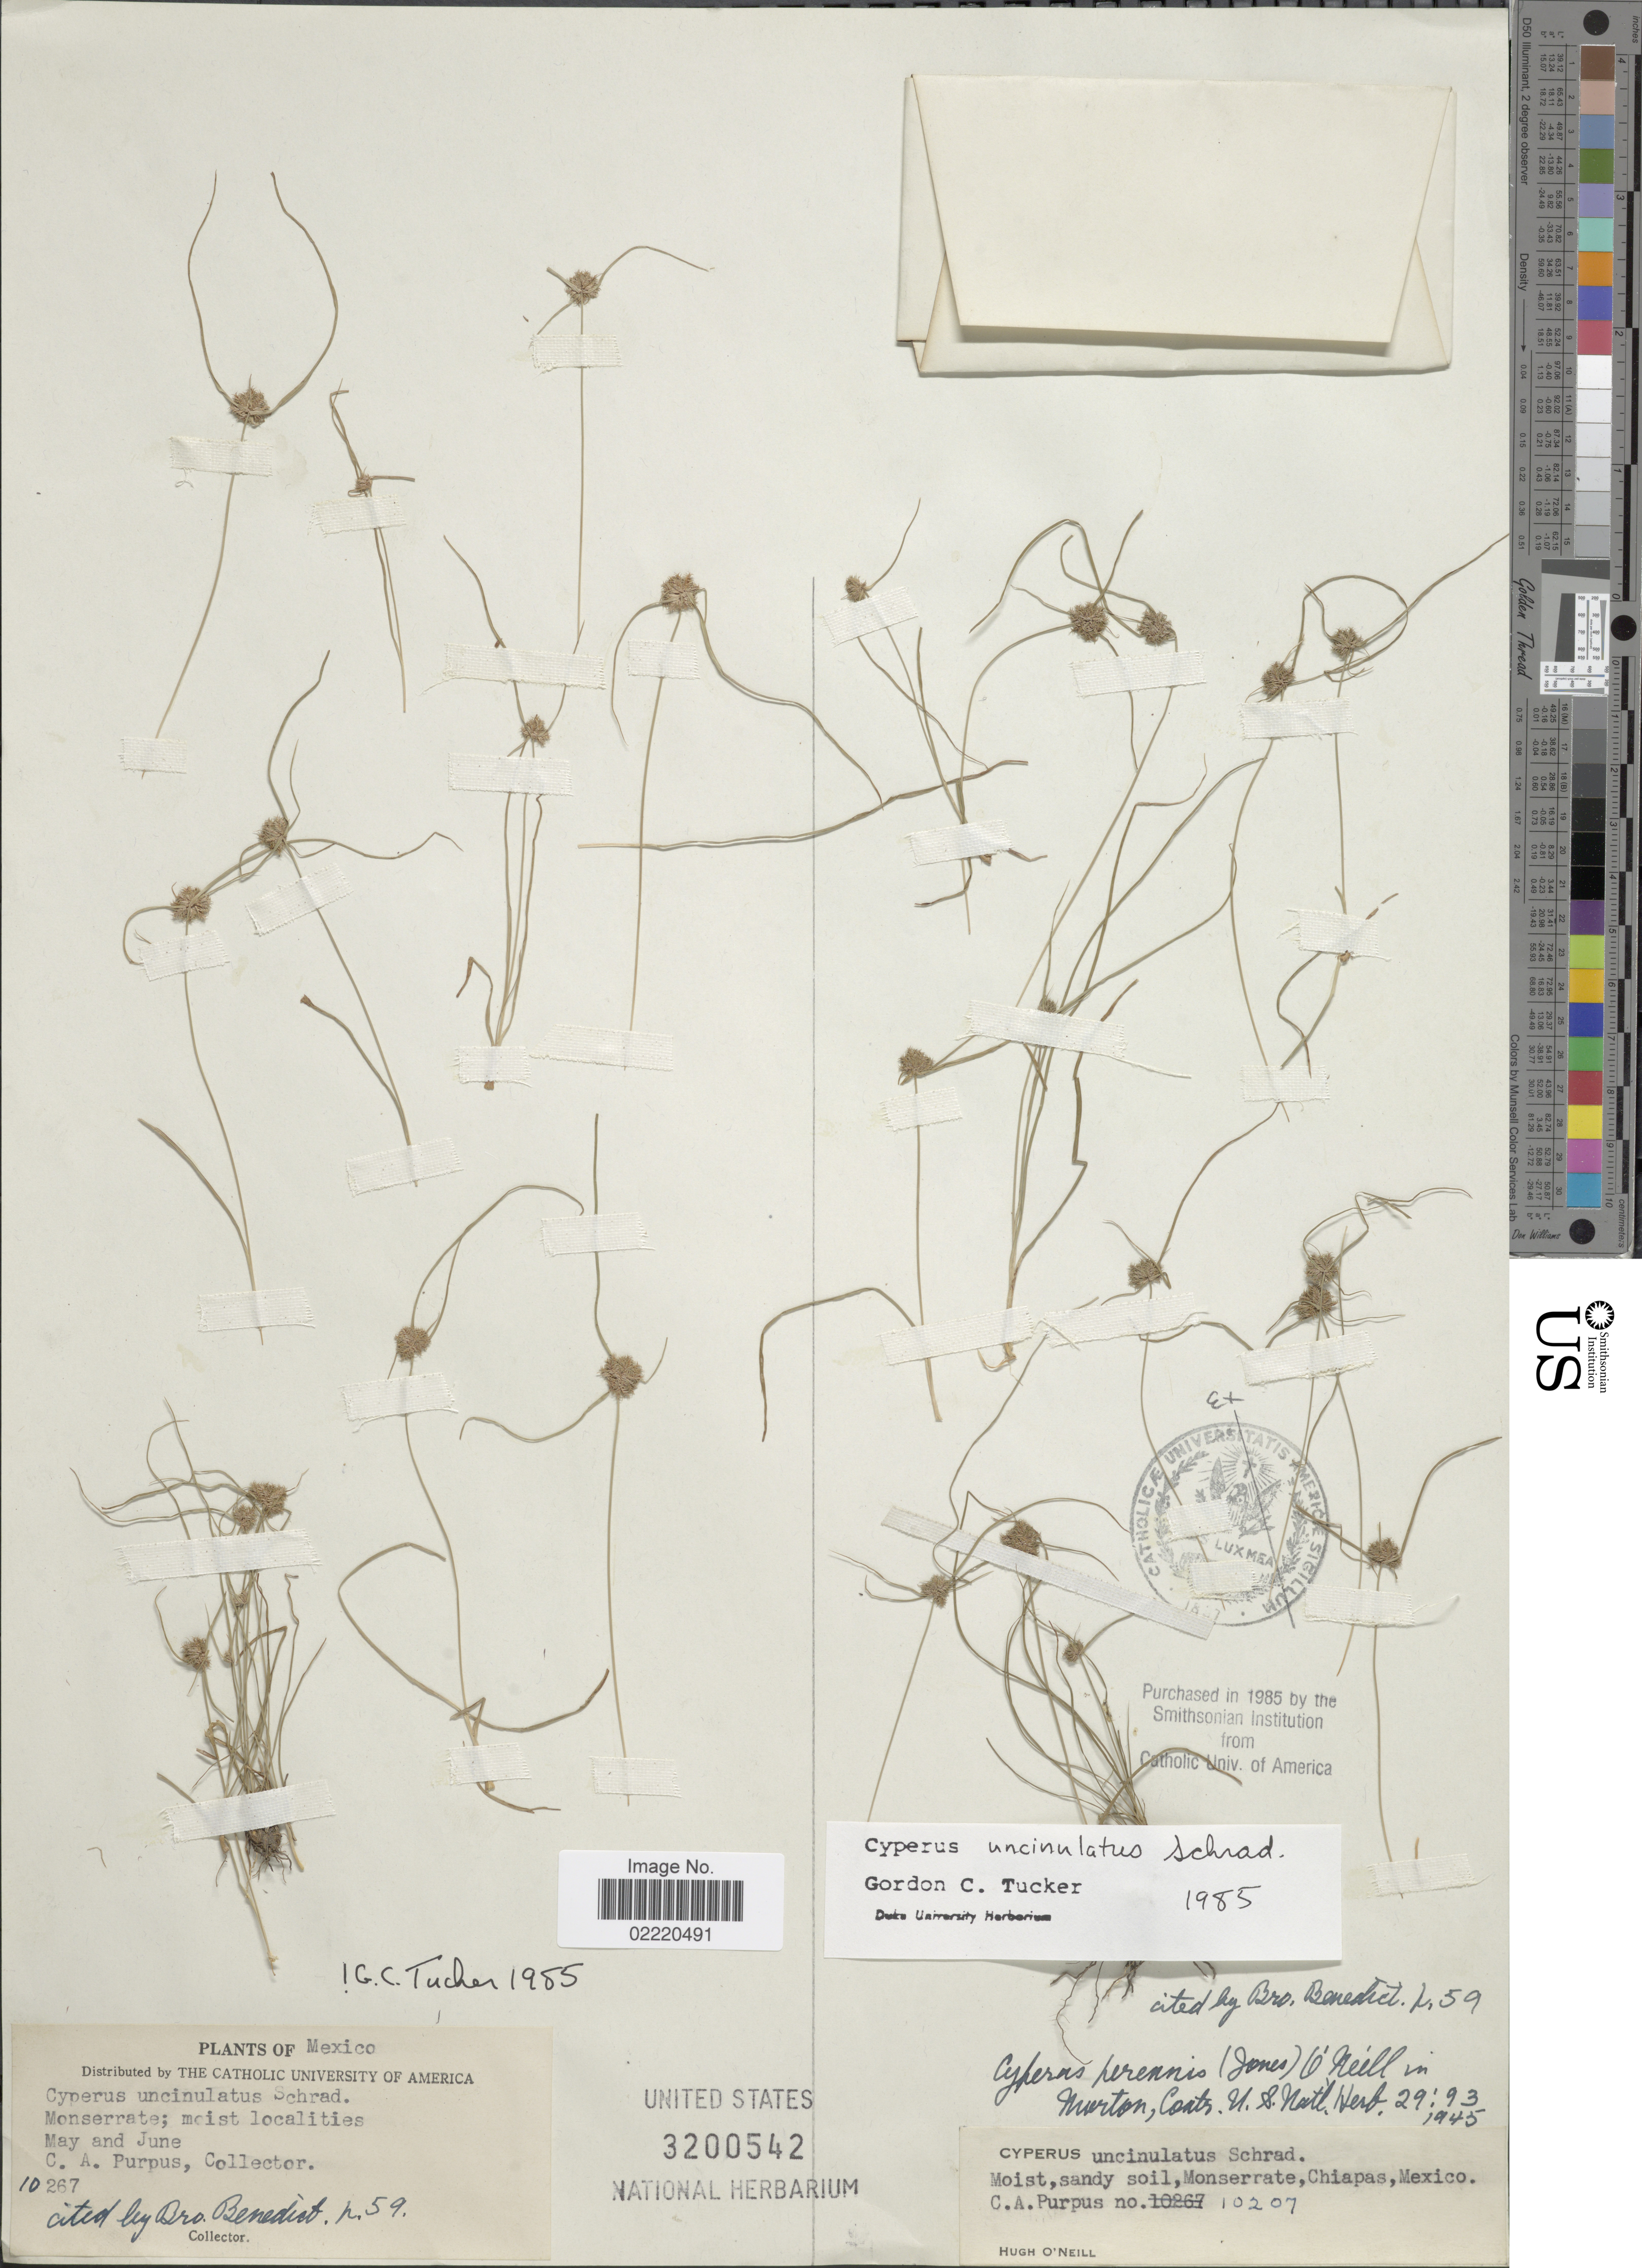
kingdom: Plantae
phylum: Tracheophyta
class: Liliopsida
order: Poales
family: Cyperaceae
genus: Cyperus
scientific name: Cyperus uncinulatus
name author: Schrad. ex Nees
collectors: C. A. Purpus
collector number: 10207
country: Mexico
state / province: Chiapas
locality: Moist, sandy soil, Monserrate.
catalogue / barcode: US 3200542-2